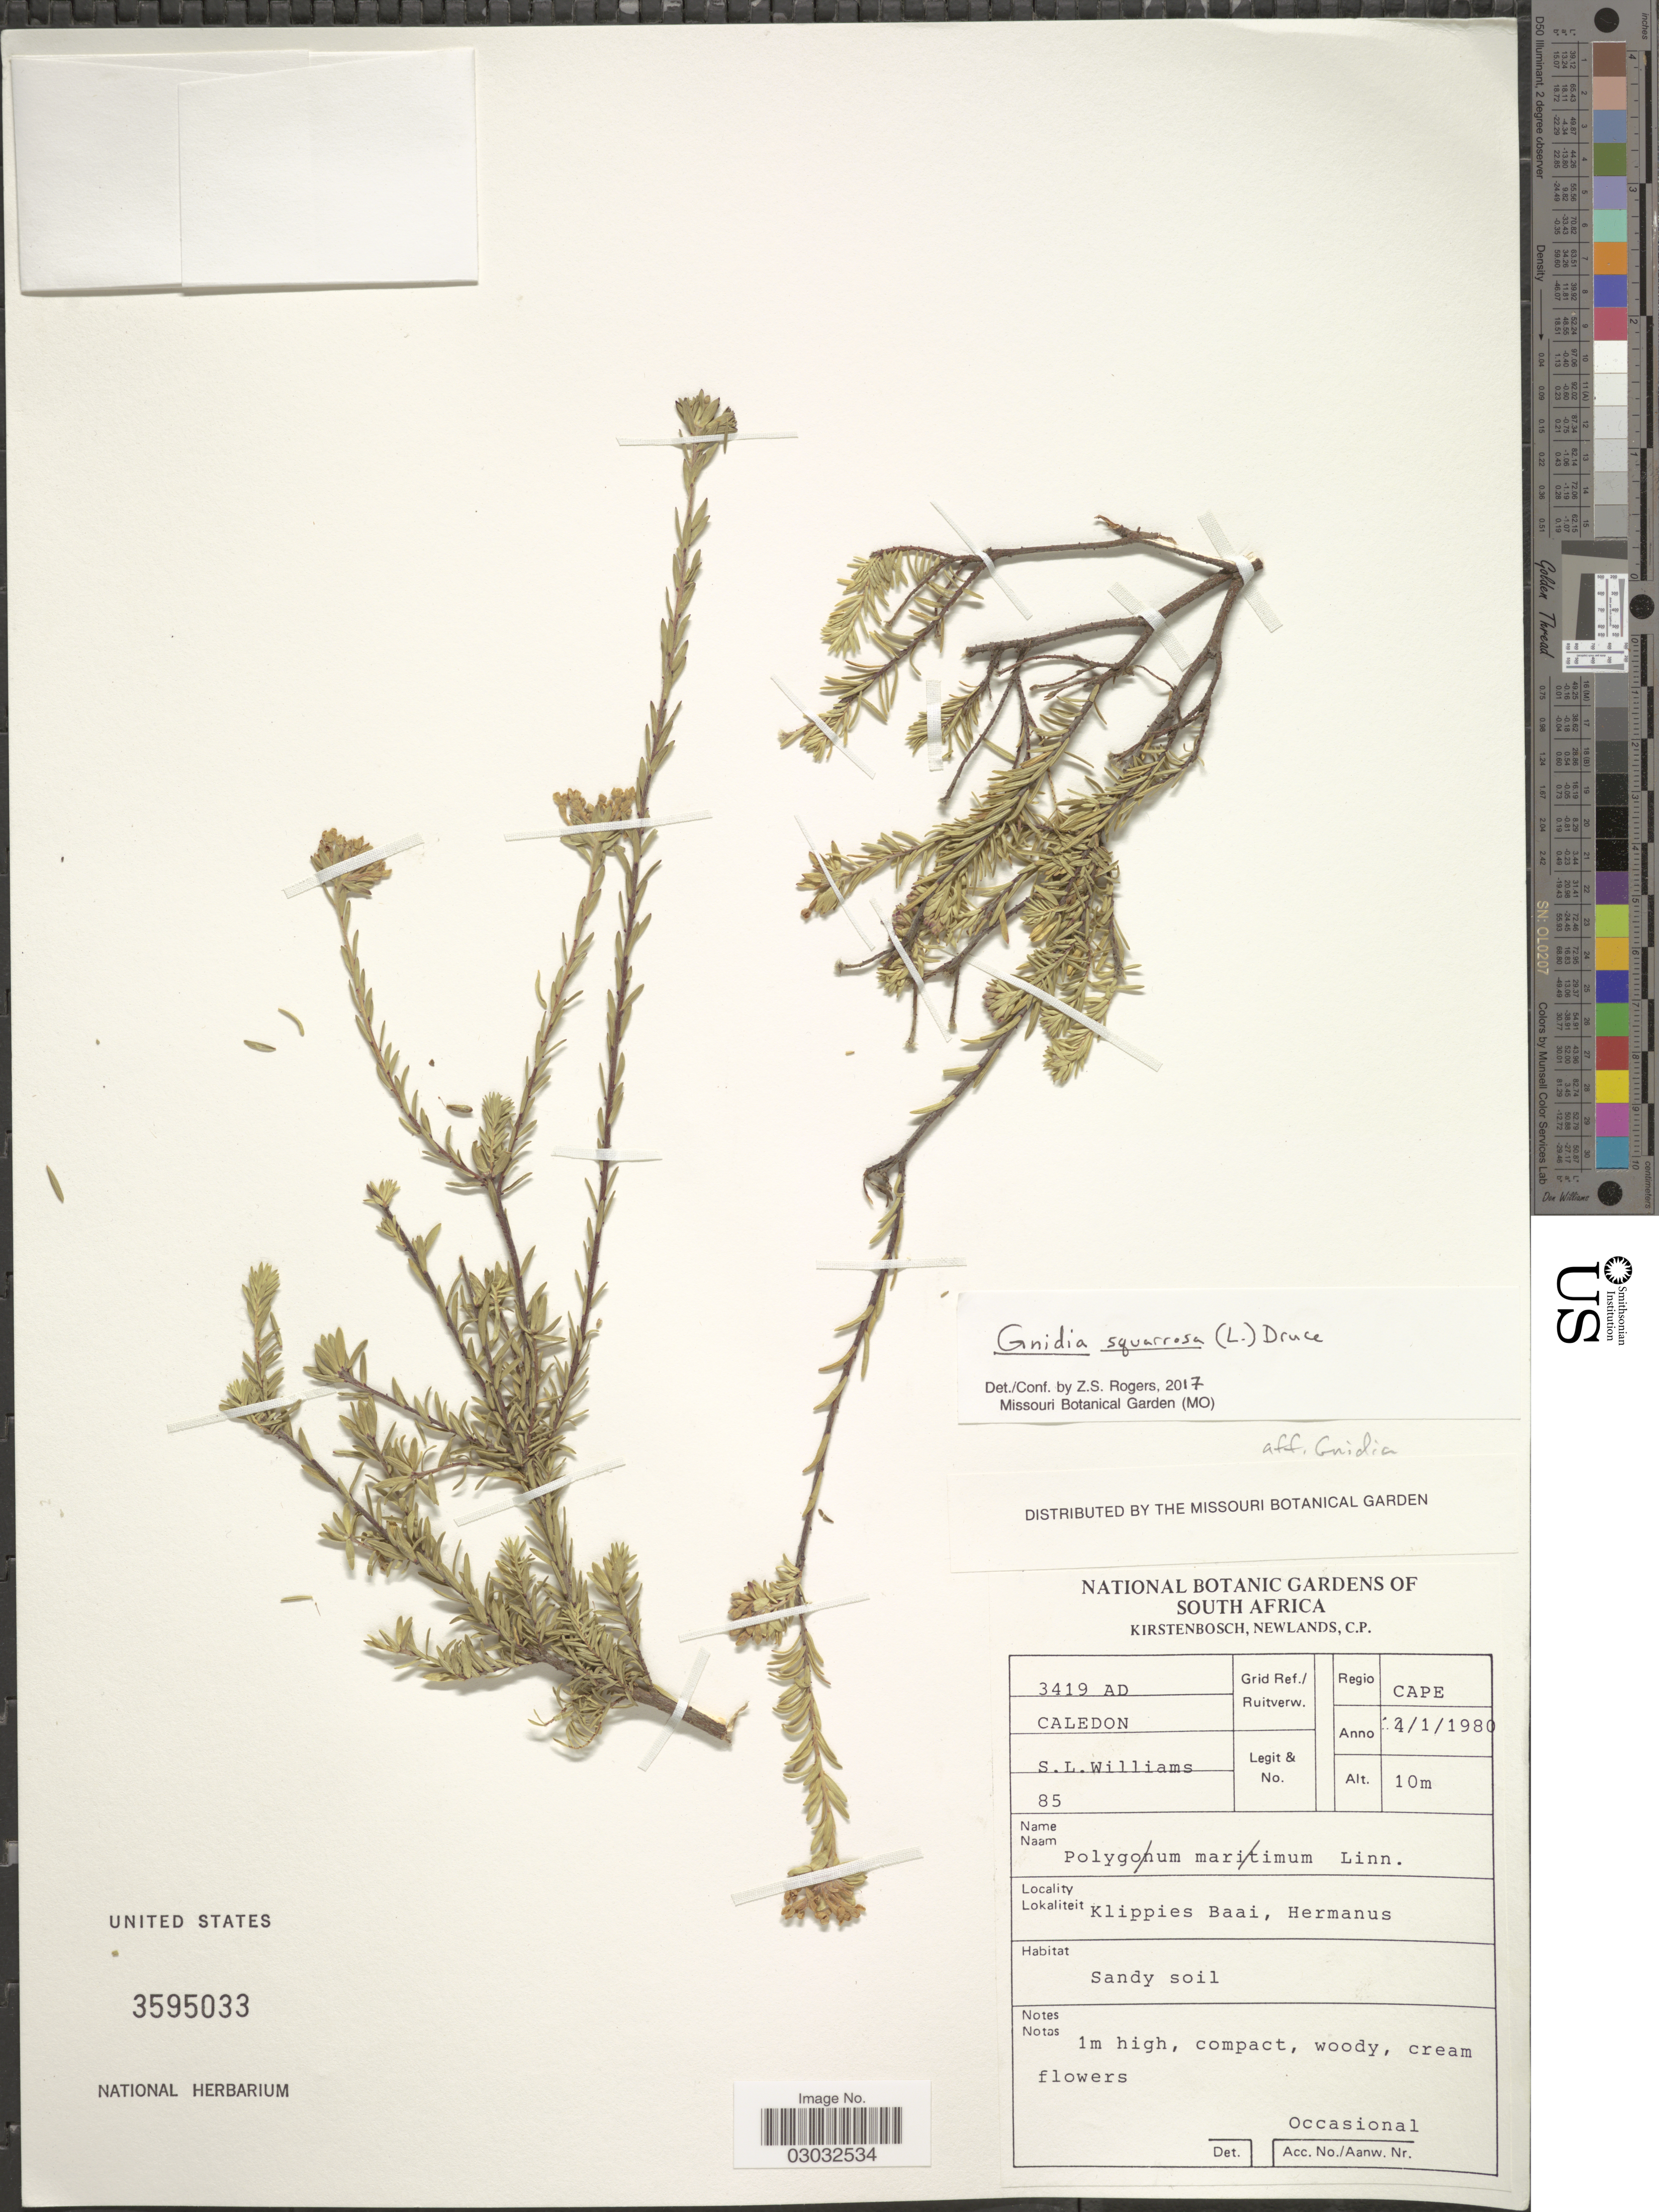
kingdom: Plantae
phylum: Tracheophyta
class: Magnoliopsida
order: Malvales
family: Thymelaeaceae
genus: Gnidia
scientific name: Gnidia squarrosa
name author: (L.) Druce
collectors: S. L. Williams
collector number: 85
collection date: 1980-01-14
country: South Africa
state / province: Western Cape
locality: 3419 AD Caledon Grid Ref./ Ruitverw. Regio Cape. Klippies Baai, Hermanus.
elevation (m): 10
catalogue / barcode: US 3595033